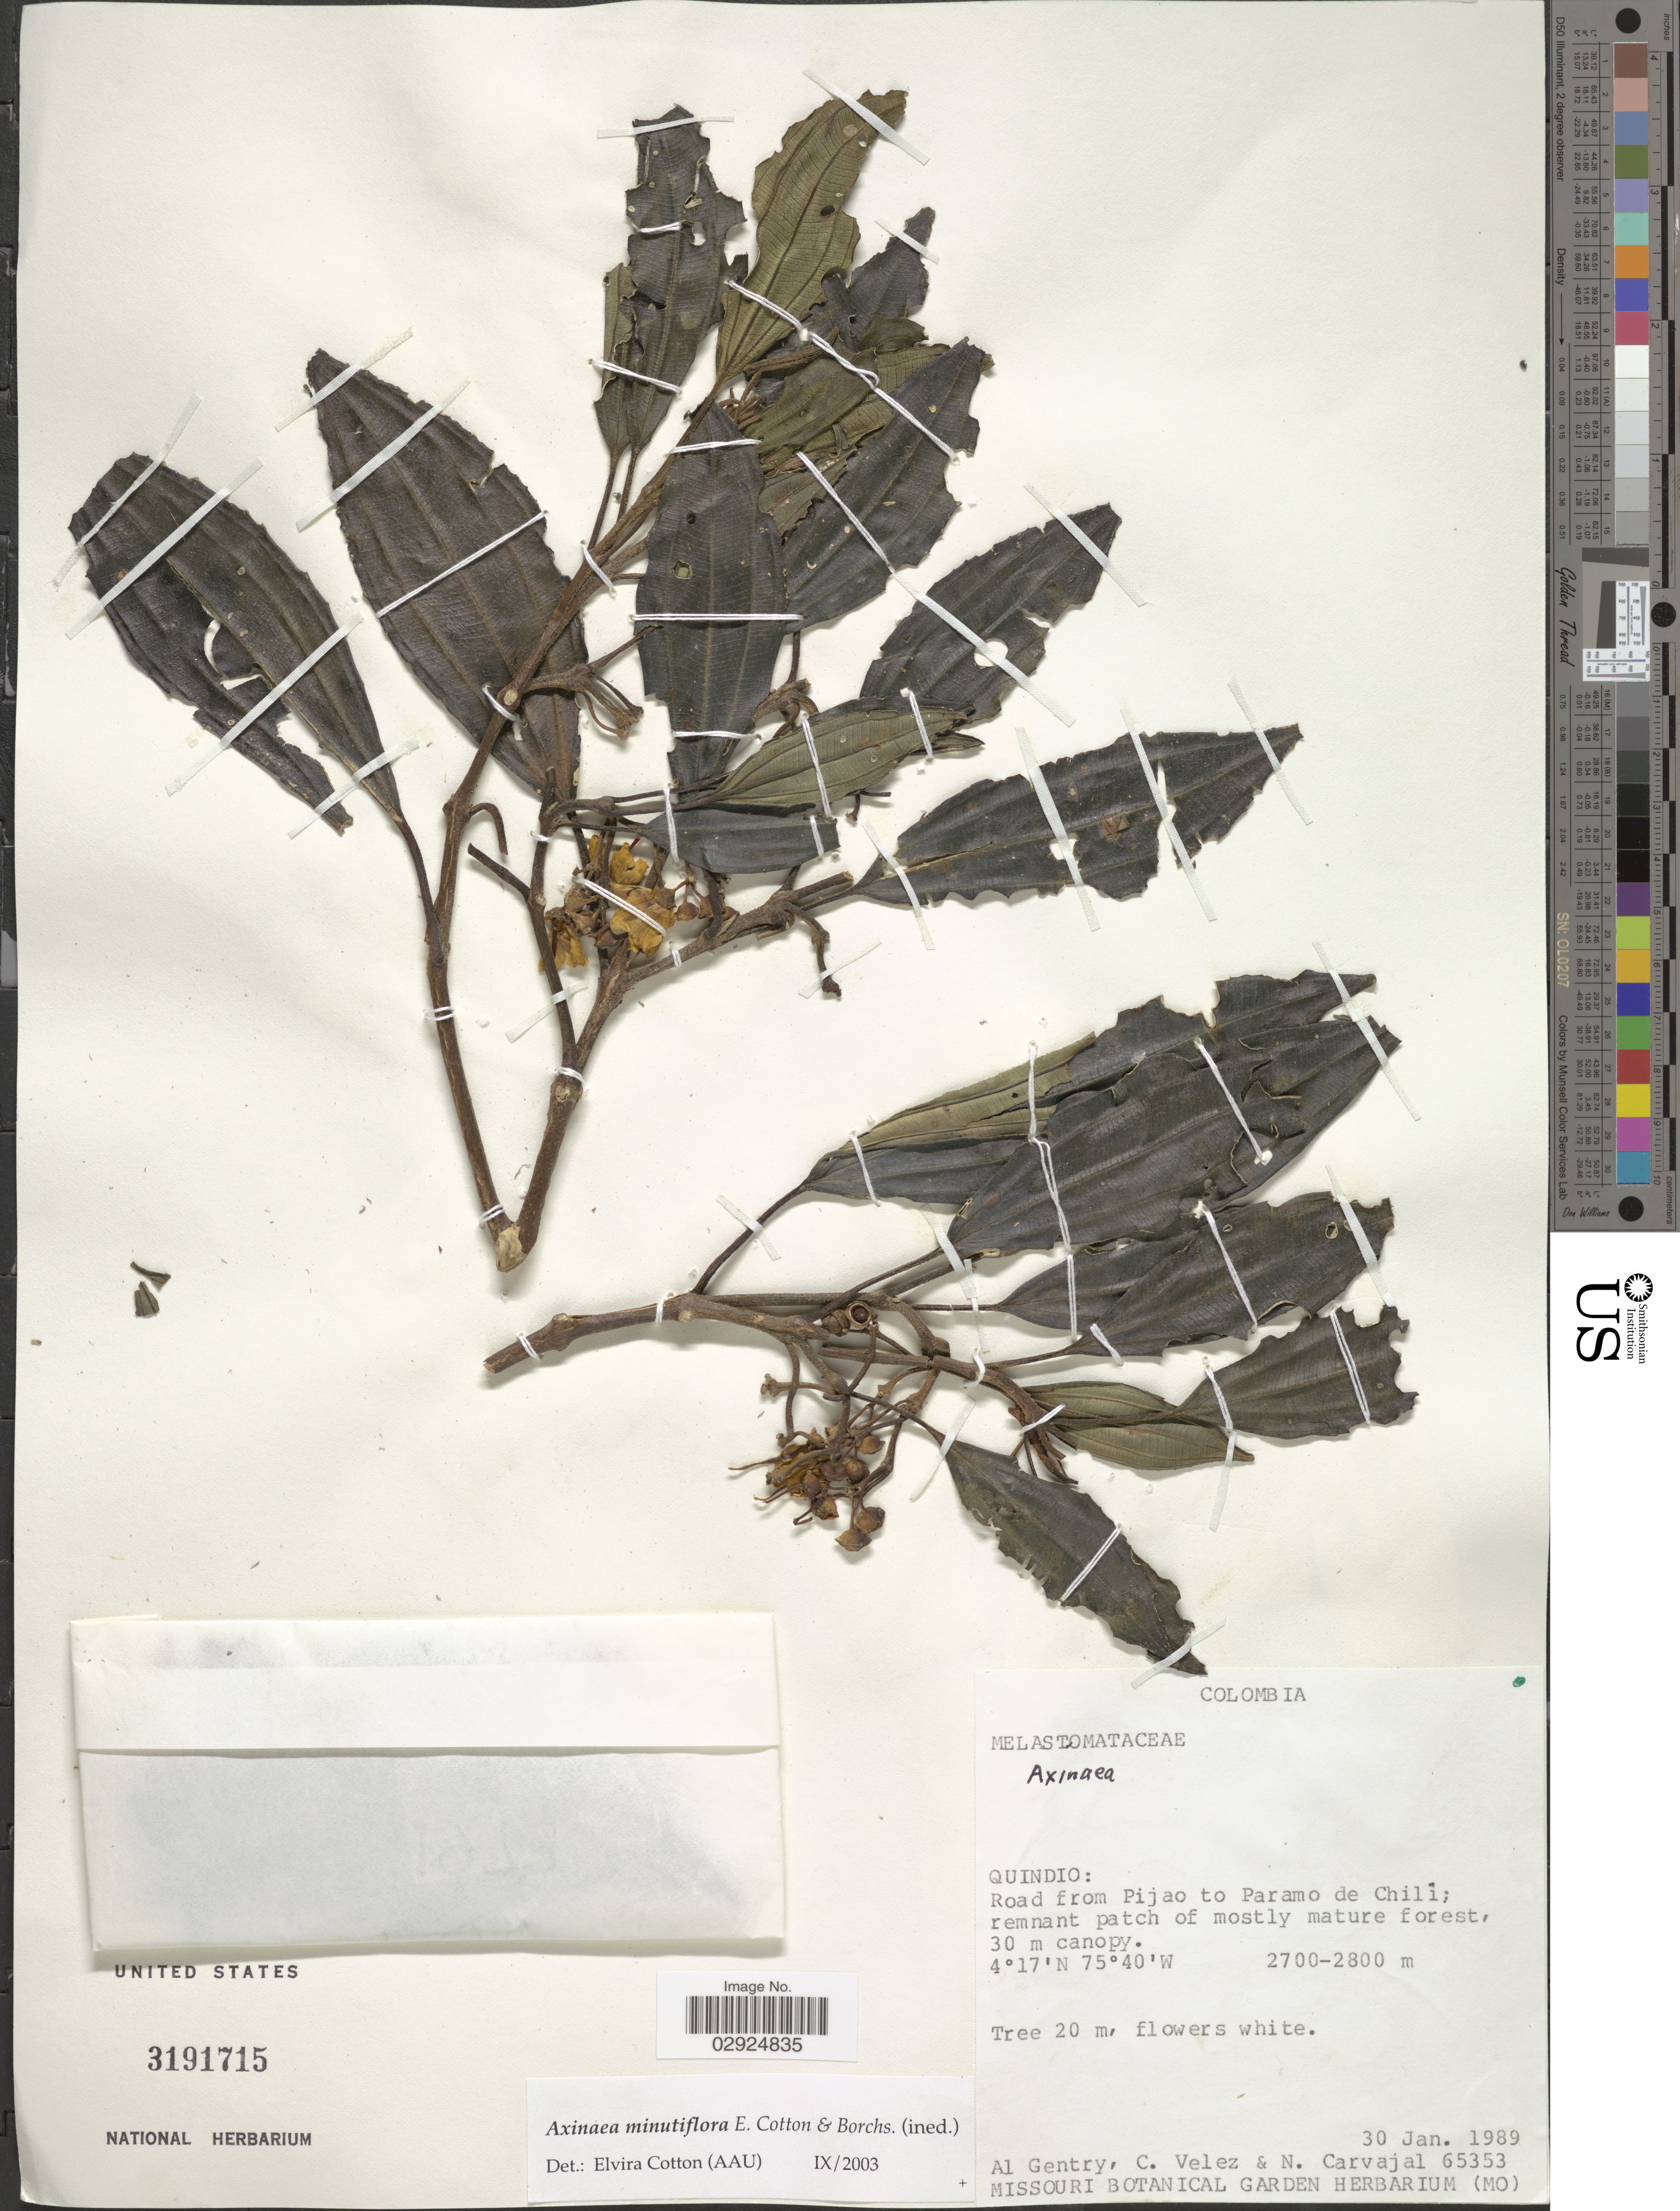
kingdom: Plantae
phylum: Tracheophyta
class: Magnoliopsida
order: Myrtales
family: Melastomataceae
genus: Axinaea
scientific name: Axinaea minutiflora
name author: E. Cotton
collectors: A. H. Gentry, C. Velez & N. Carvajal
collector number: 65353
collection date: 1989-01-30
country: Colombia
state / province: Quindío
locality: Quindio: Road from Pijao to Paramo de Chilí.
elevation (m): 2700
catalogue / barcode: US 3191715